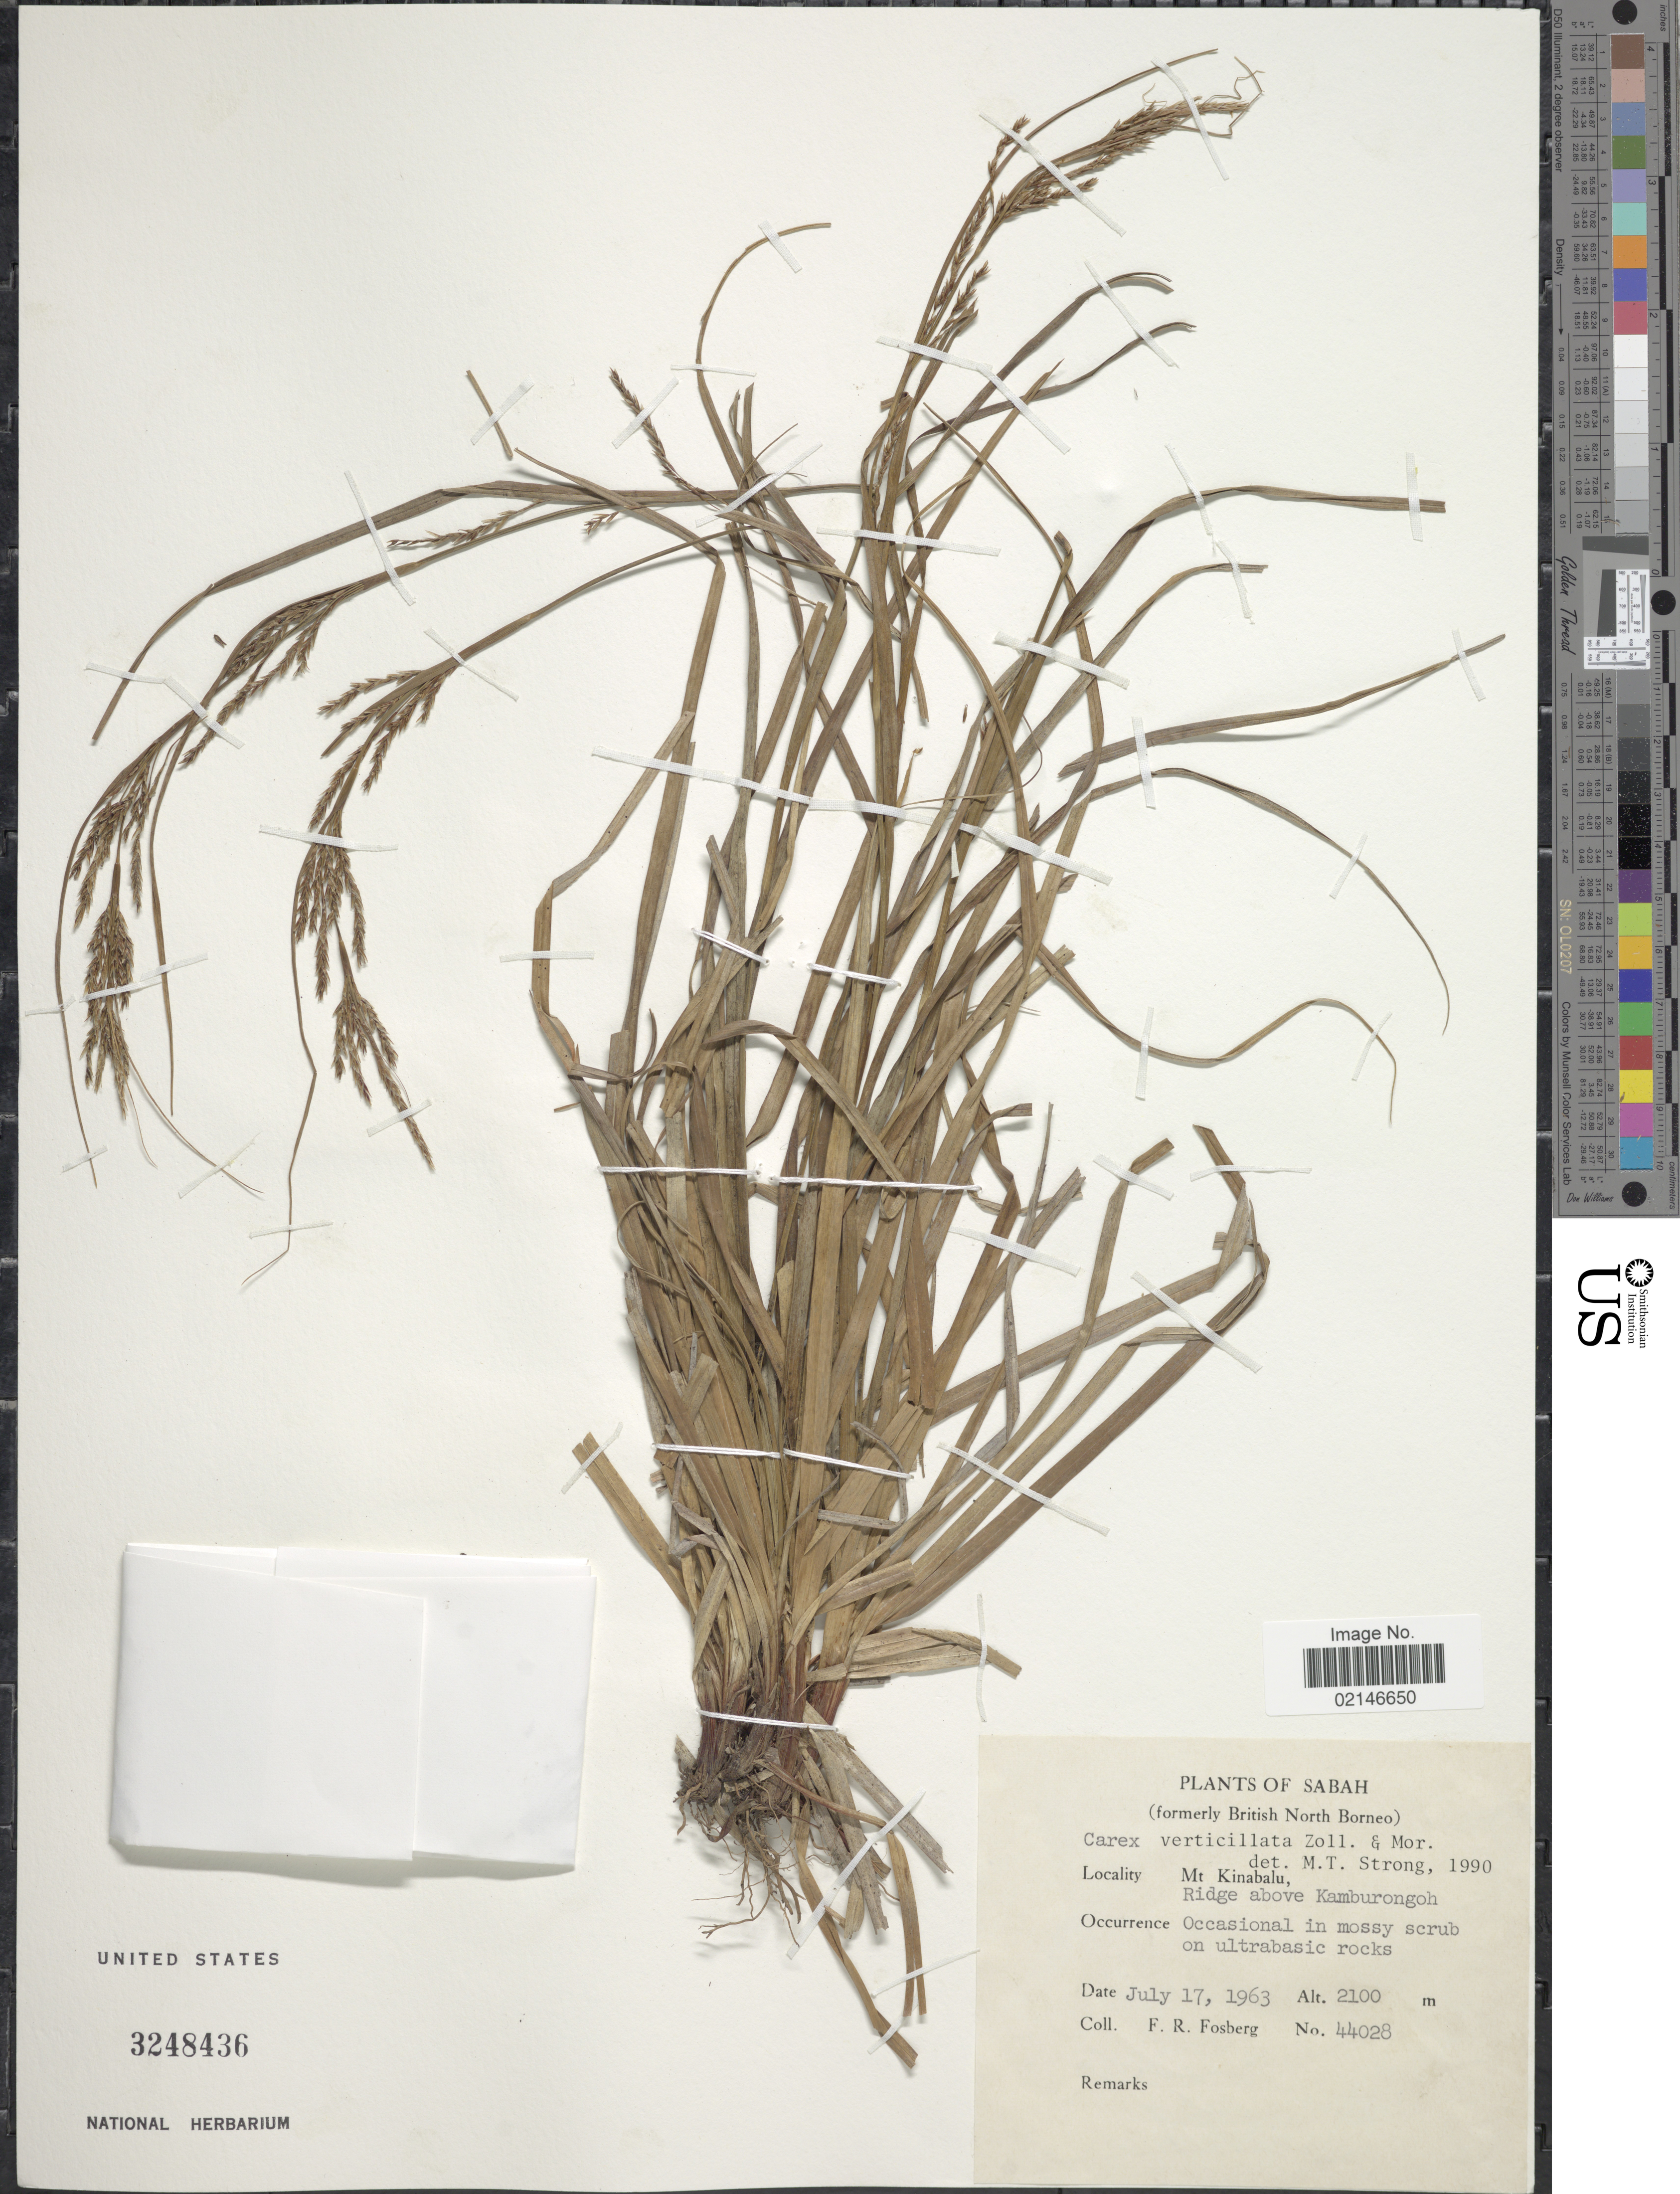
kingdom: Plantae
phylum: Tracheophyta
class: Liliopsida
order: Poales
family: Cyperaceae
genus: Carex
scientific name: Carex verticillata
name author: Zoll. & Moritzi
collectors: F. R. Fosberg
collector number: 44028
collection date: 1963-07-17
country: Malaysia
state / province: Sabah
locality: (formerly British North Borneo) Mt. Kinabalu, Ridge above Kamburongoh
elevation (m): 2100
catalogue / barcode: US 3248436